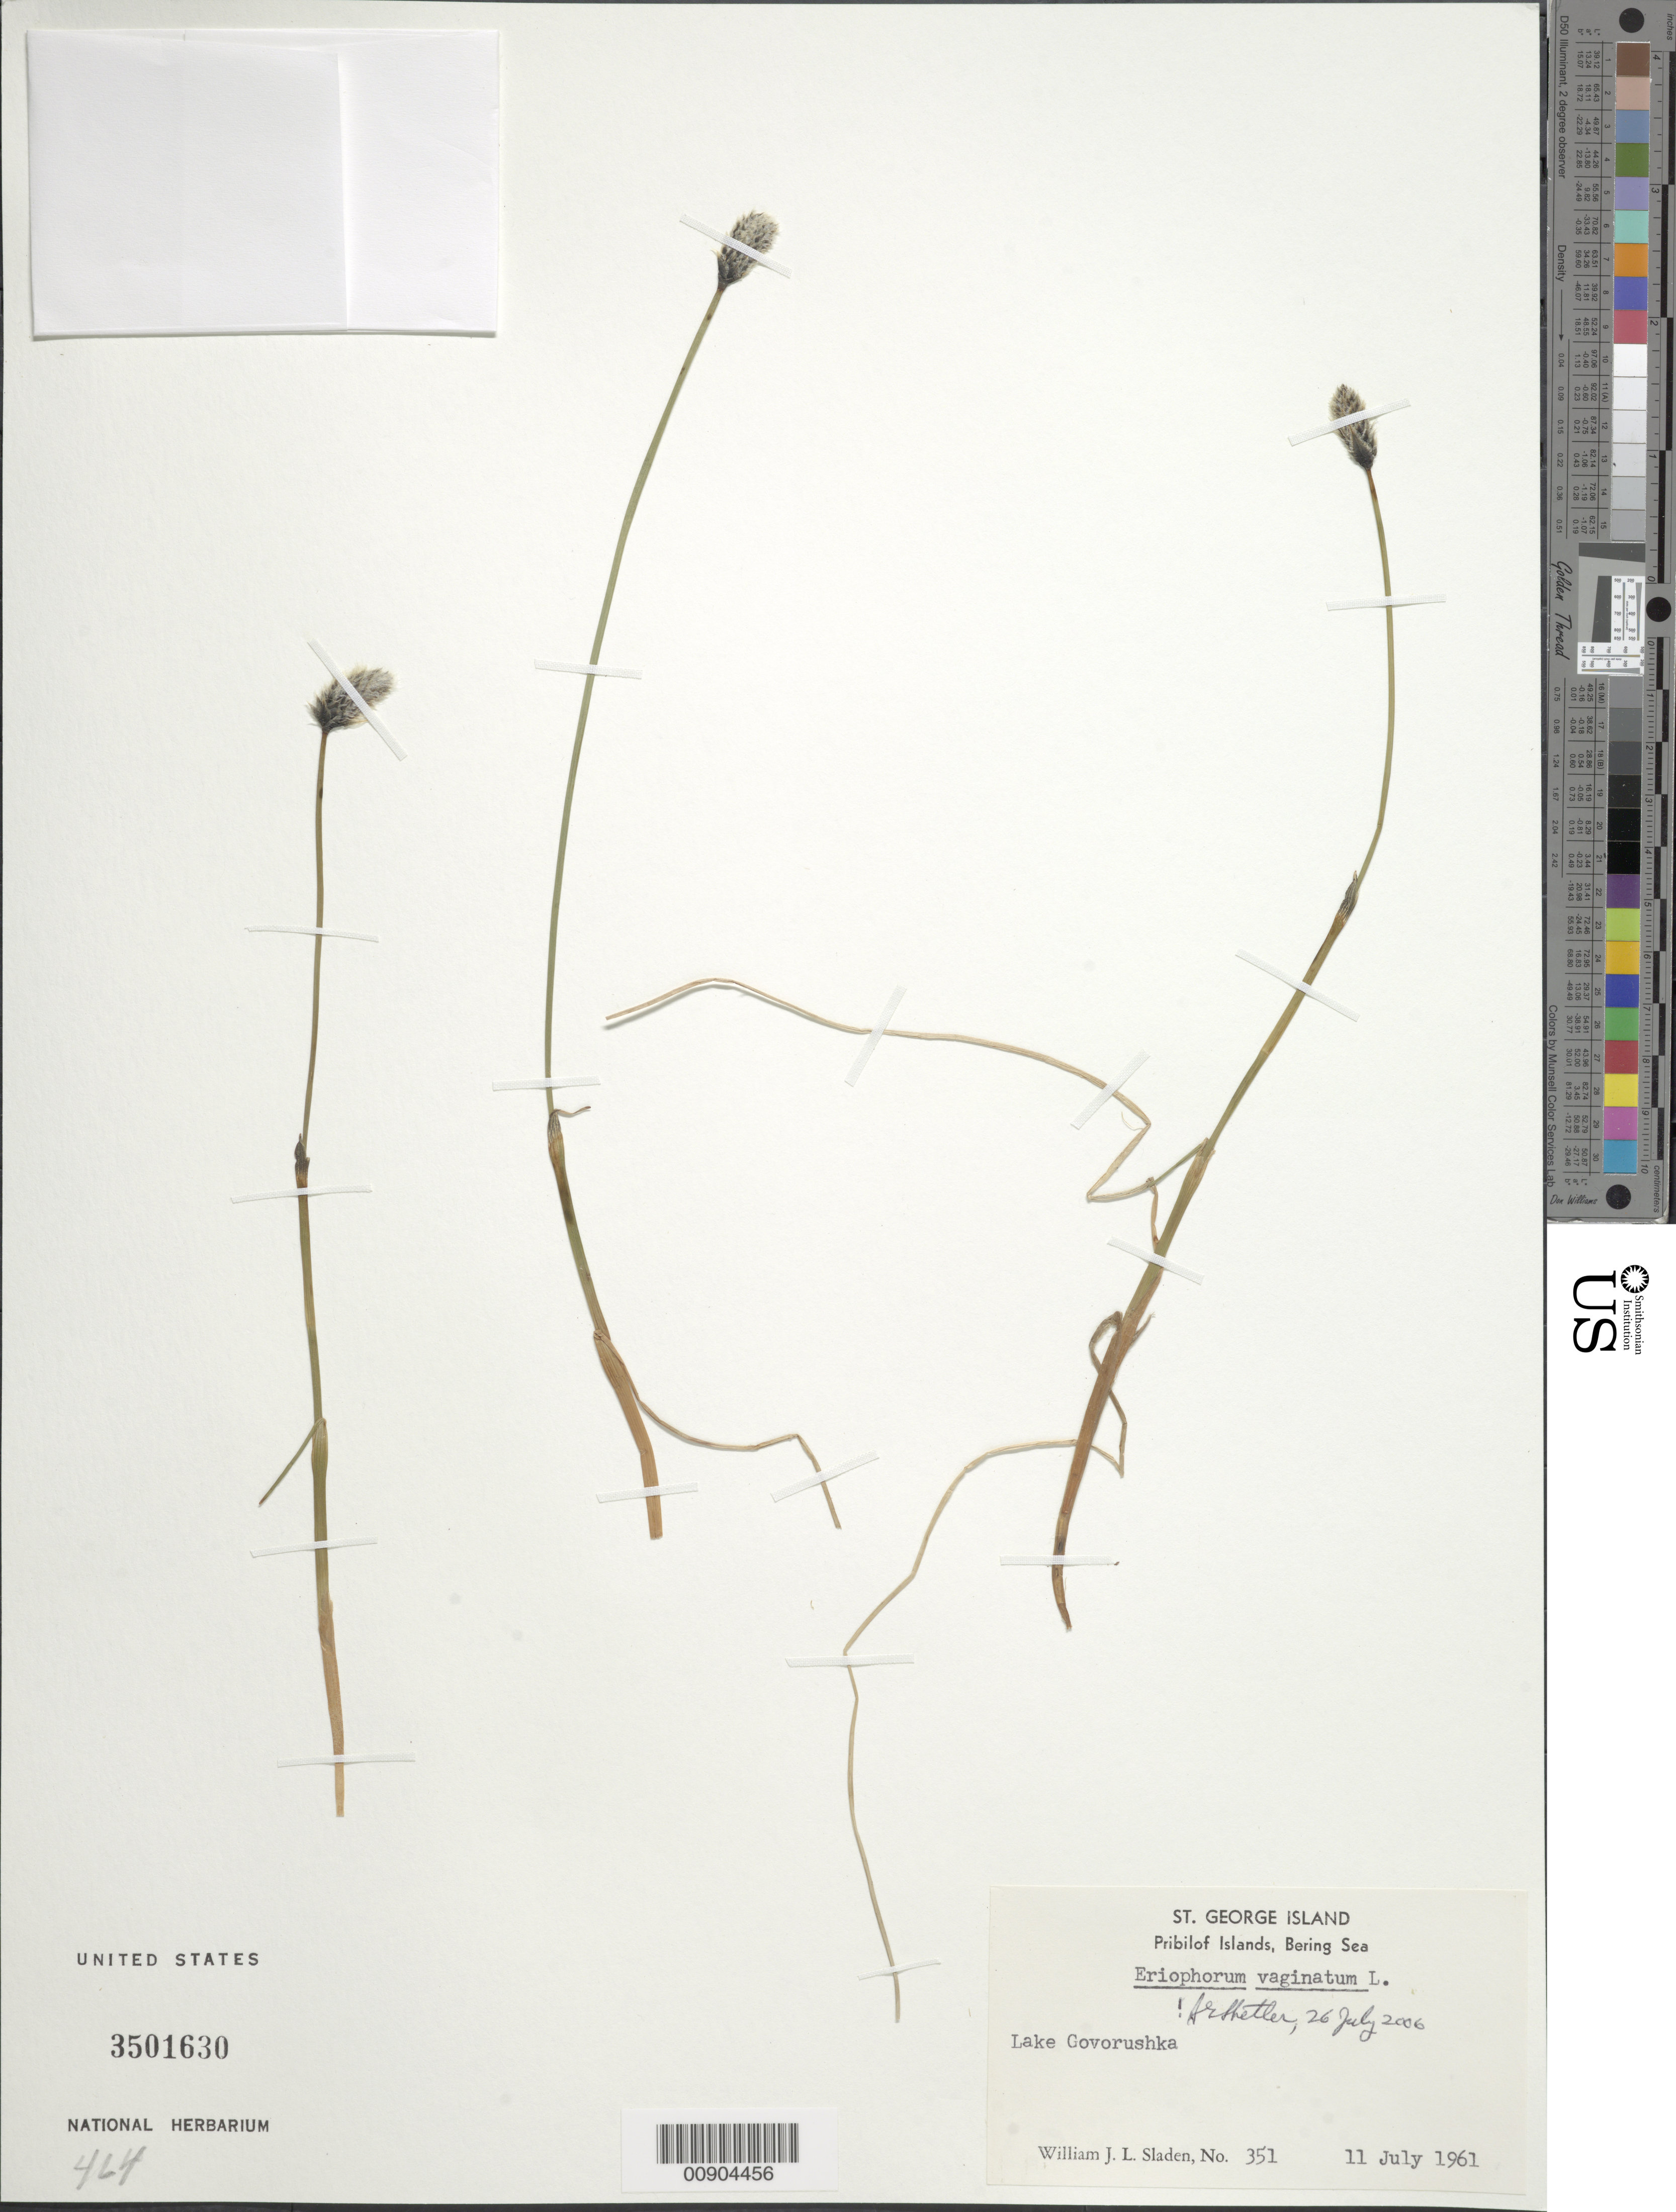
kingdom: Plantae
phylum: Tracheophyta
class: Liliopsida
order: Poales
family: Cyperaceae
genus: Eriophorum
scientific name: Eriophorum vaginatum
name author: L.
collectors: W. Sladen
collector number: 351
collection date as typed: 11 Jul 1961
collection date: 1961-07-11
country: United States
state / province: Alaska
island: St. George Island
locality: St. George Island. Lake Govorushka., Bering Sea, Pribilof Islands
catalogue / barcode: US 3501630